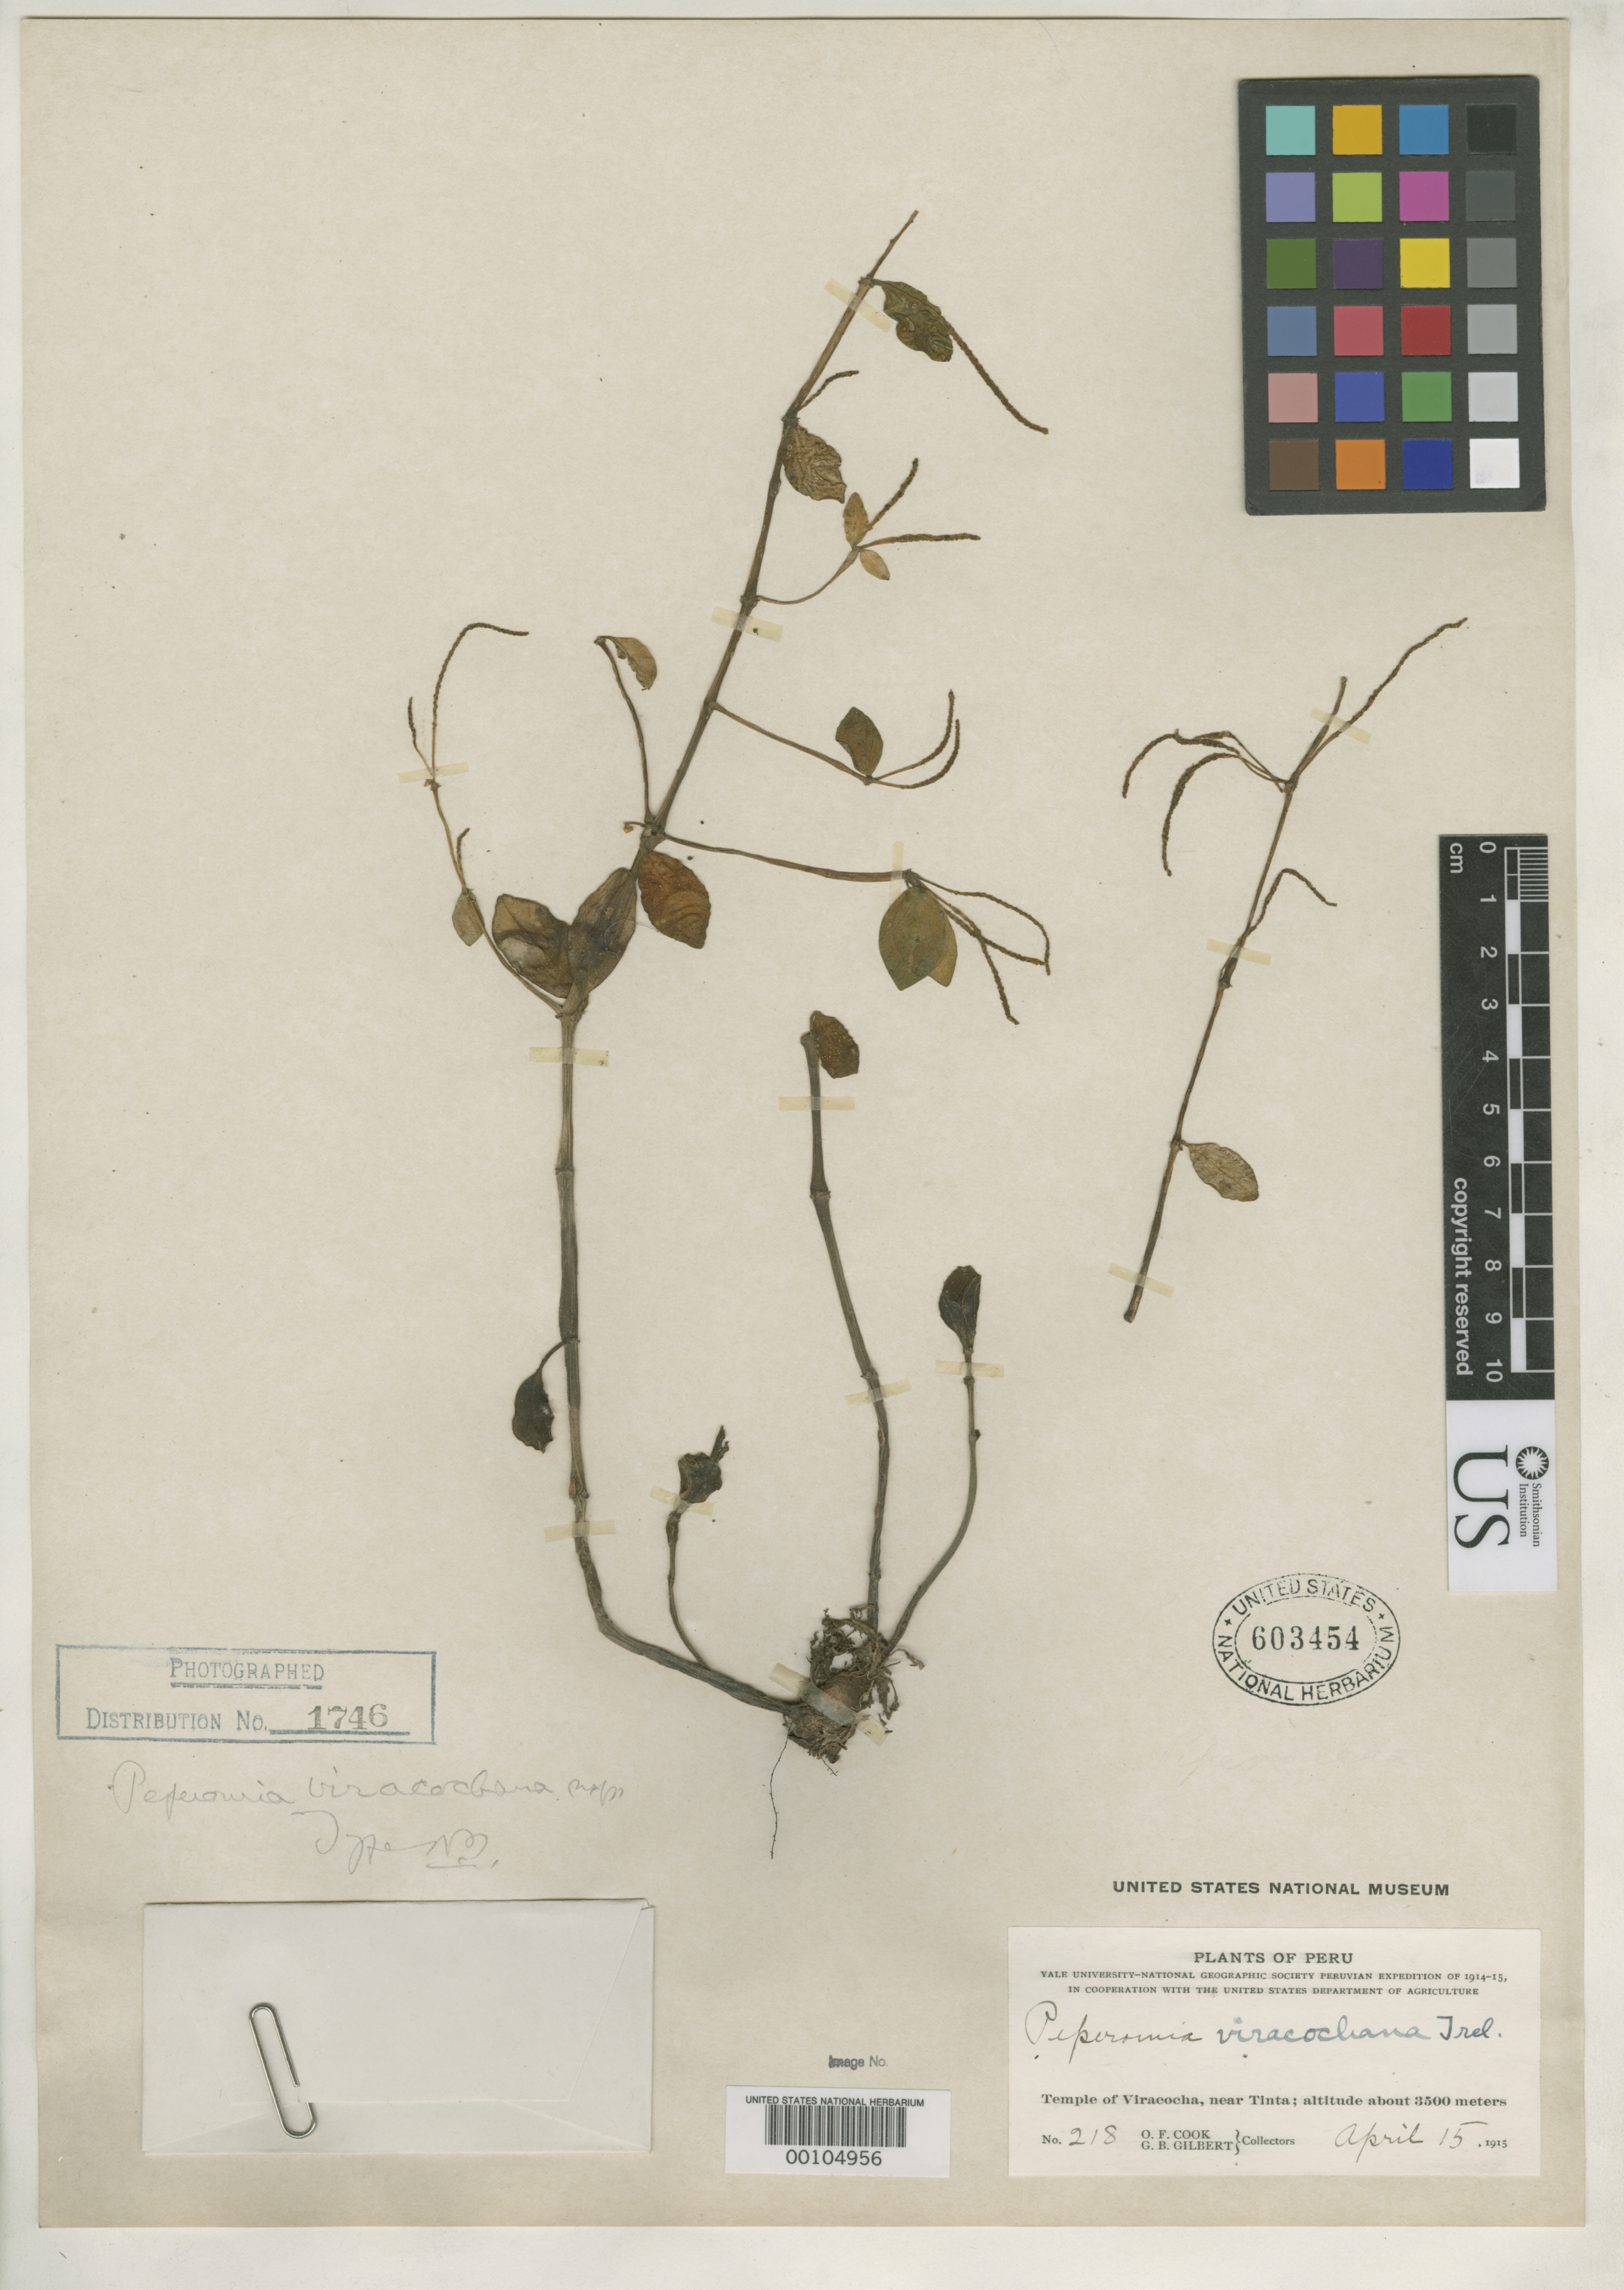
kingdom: Plantae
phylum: Tracheophyta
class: Magnoliopsida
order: Piperales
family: Piperaceae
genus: Peperomia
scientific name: Peperomia viracochana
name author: Trel.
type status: Holotype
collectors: O. F. Cook & G. B. Gilbert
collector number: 218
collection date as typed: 15 Apr 1915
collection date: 1915-04-15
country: Peru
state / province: Cusco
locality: Temple of Viracocha, near Tinta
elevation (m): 3500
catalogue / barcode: US 603454